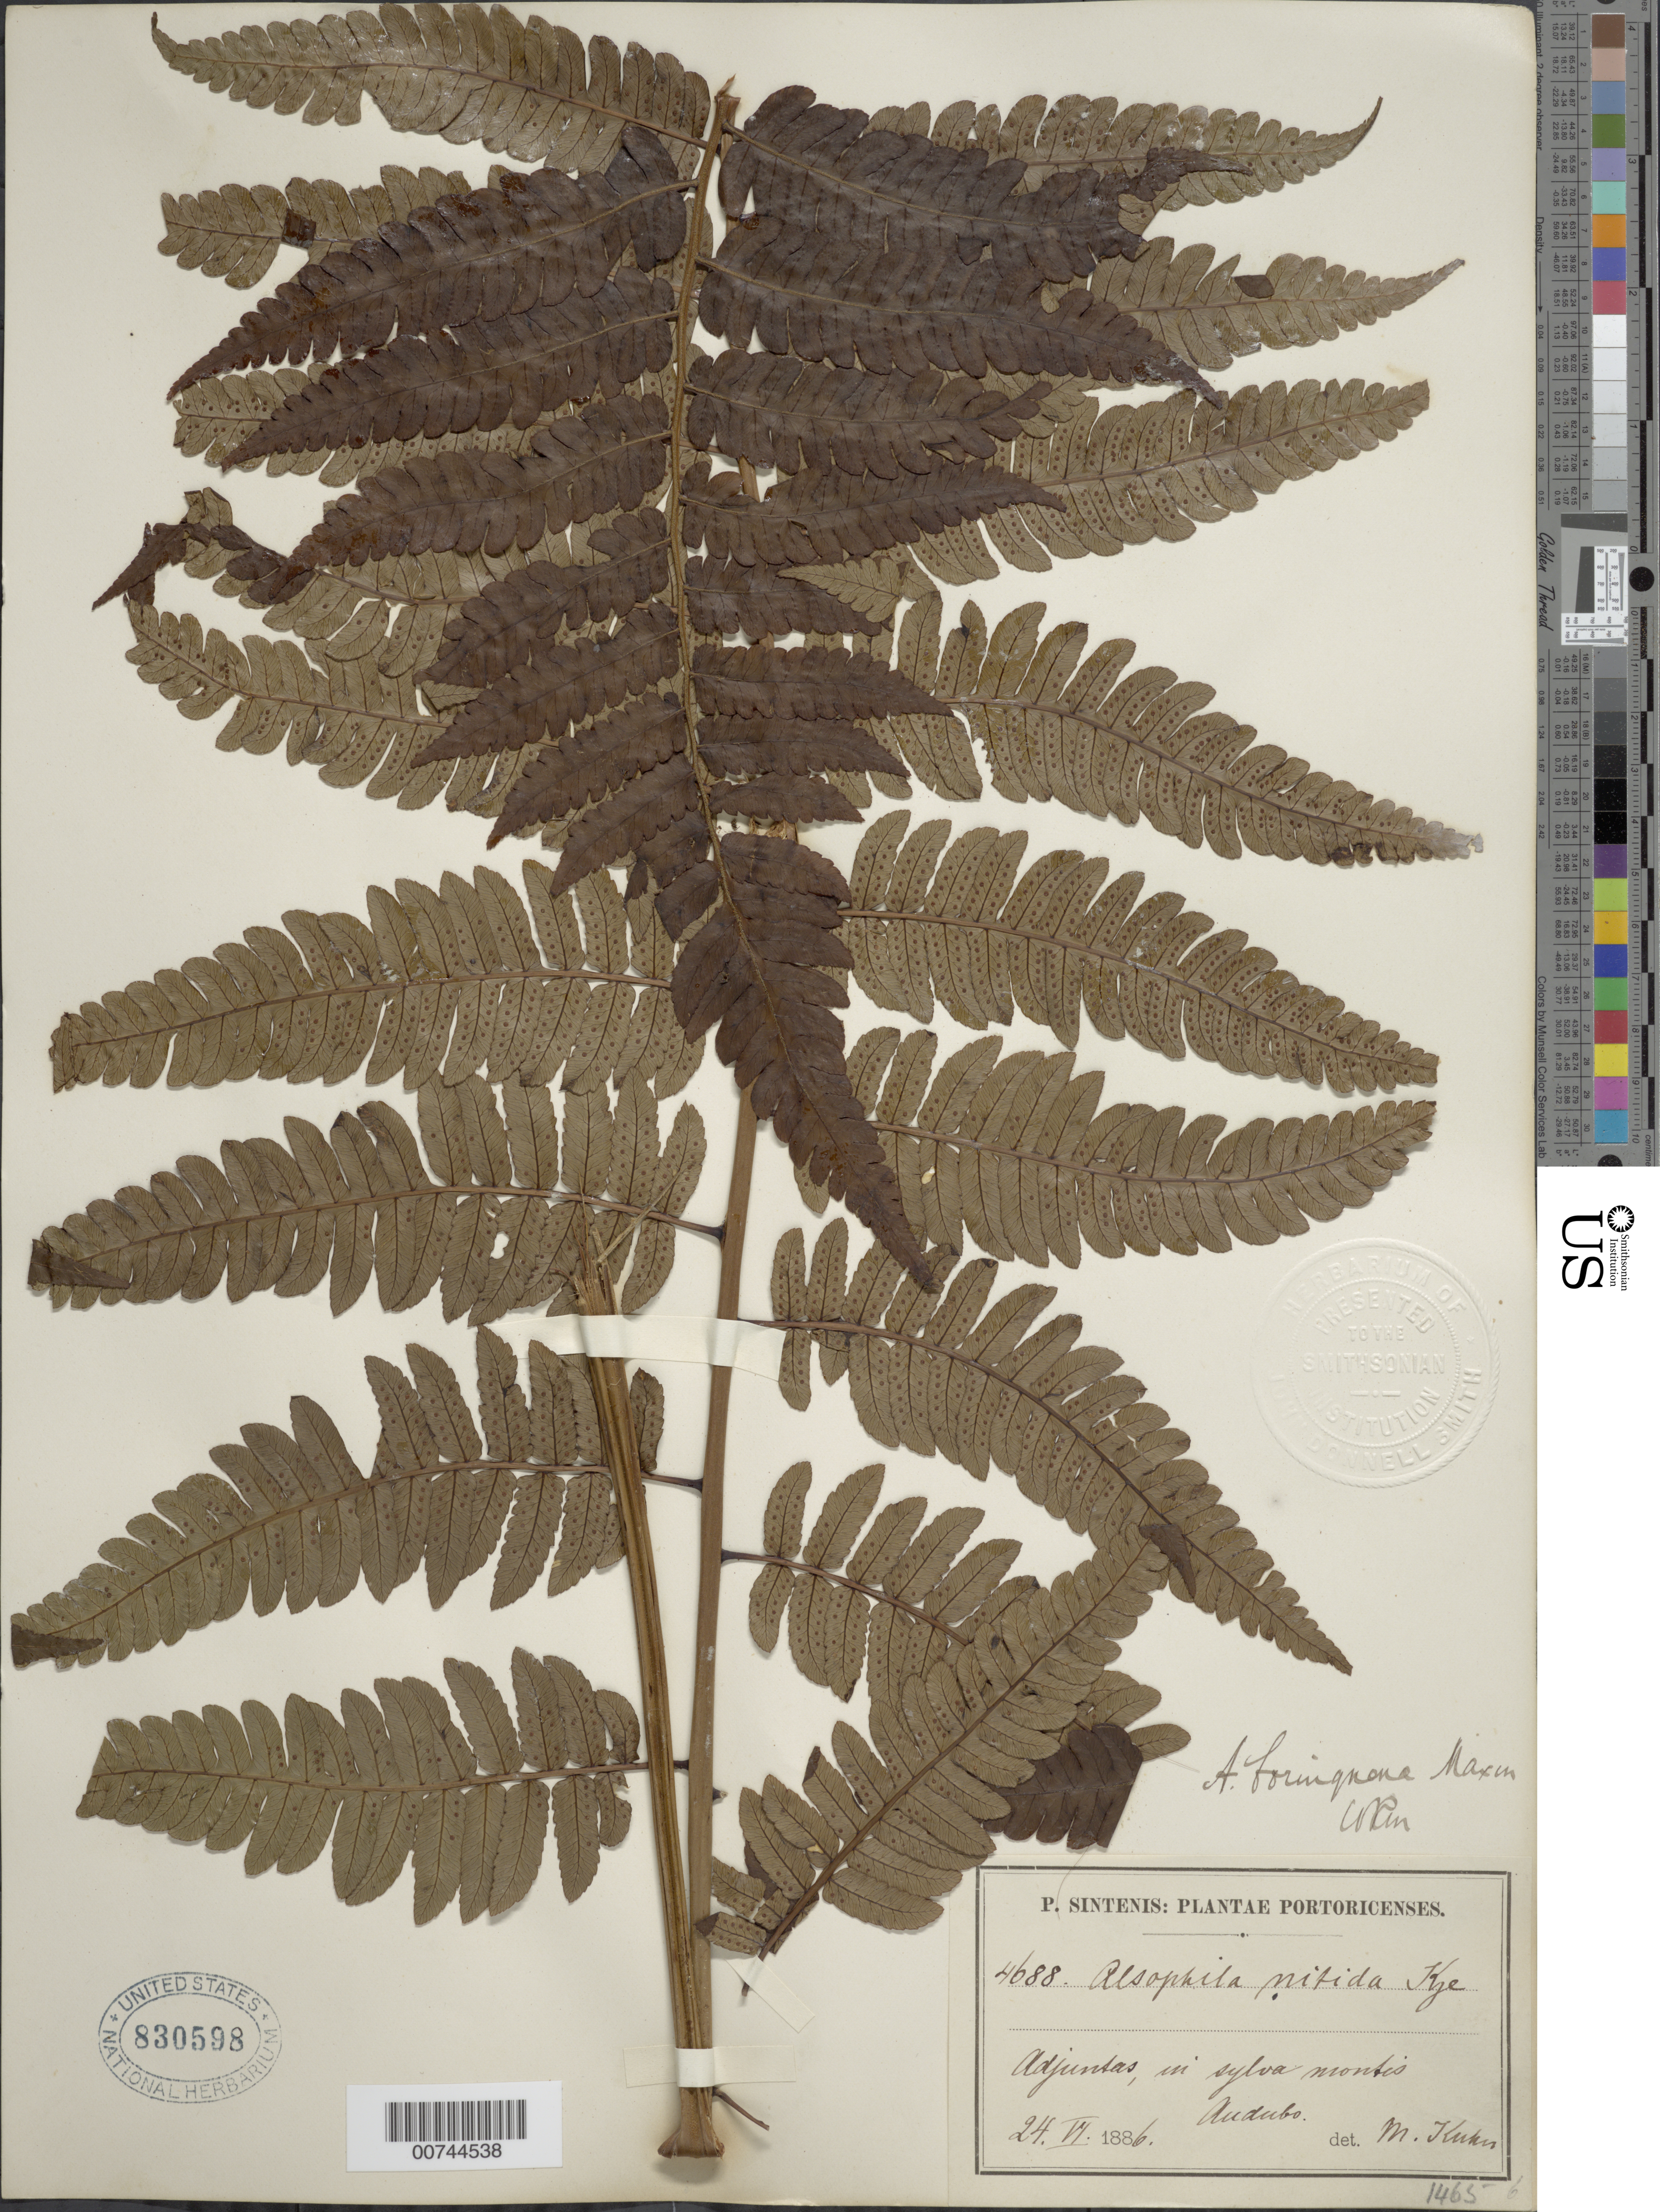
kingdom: Plantae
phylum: Tracheophyta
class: Polypodiopsida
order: Cyatheales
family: Cyatheaceae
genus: Cyathea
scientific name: Cyathea borinquena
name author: (Maxon) Domin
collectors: P. Sintenis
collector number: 4688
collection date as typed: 24 Jun 1886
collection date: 1886-06-24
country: Puerto Rico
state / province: Adjuntas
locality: Adjuntas, in sylva montis Audubo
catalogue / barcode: US 830598